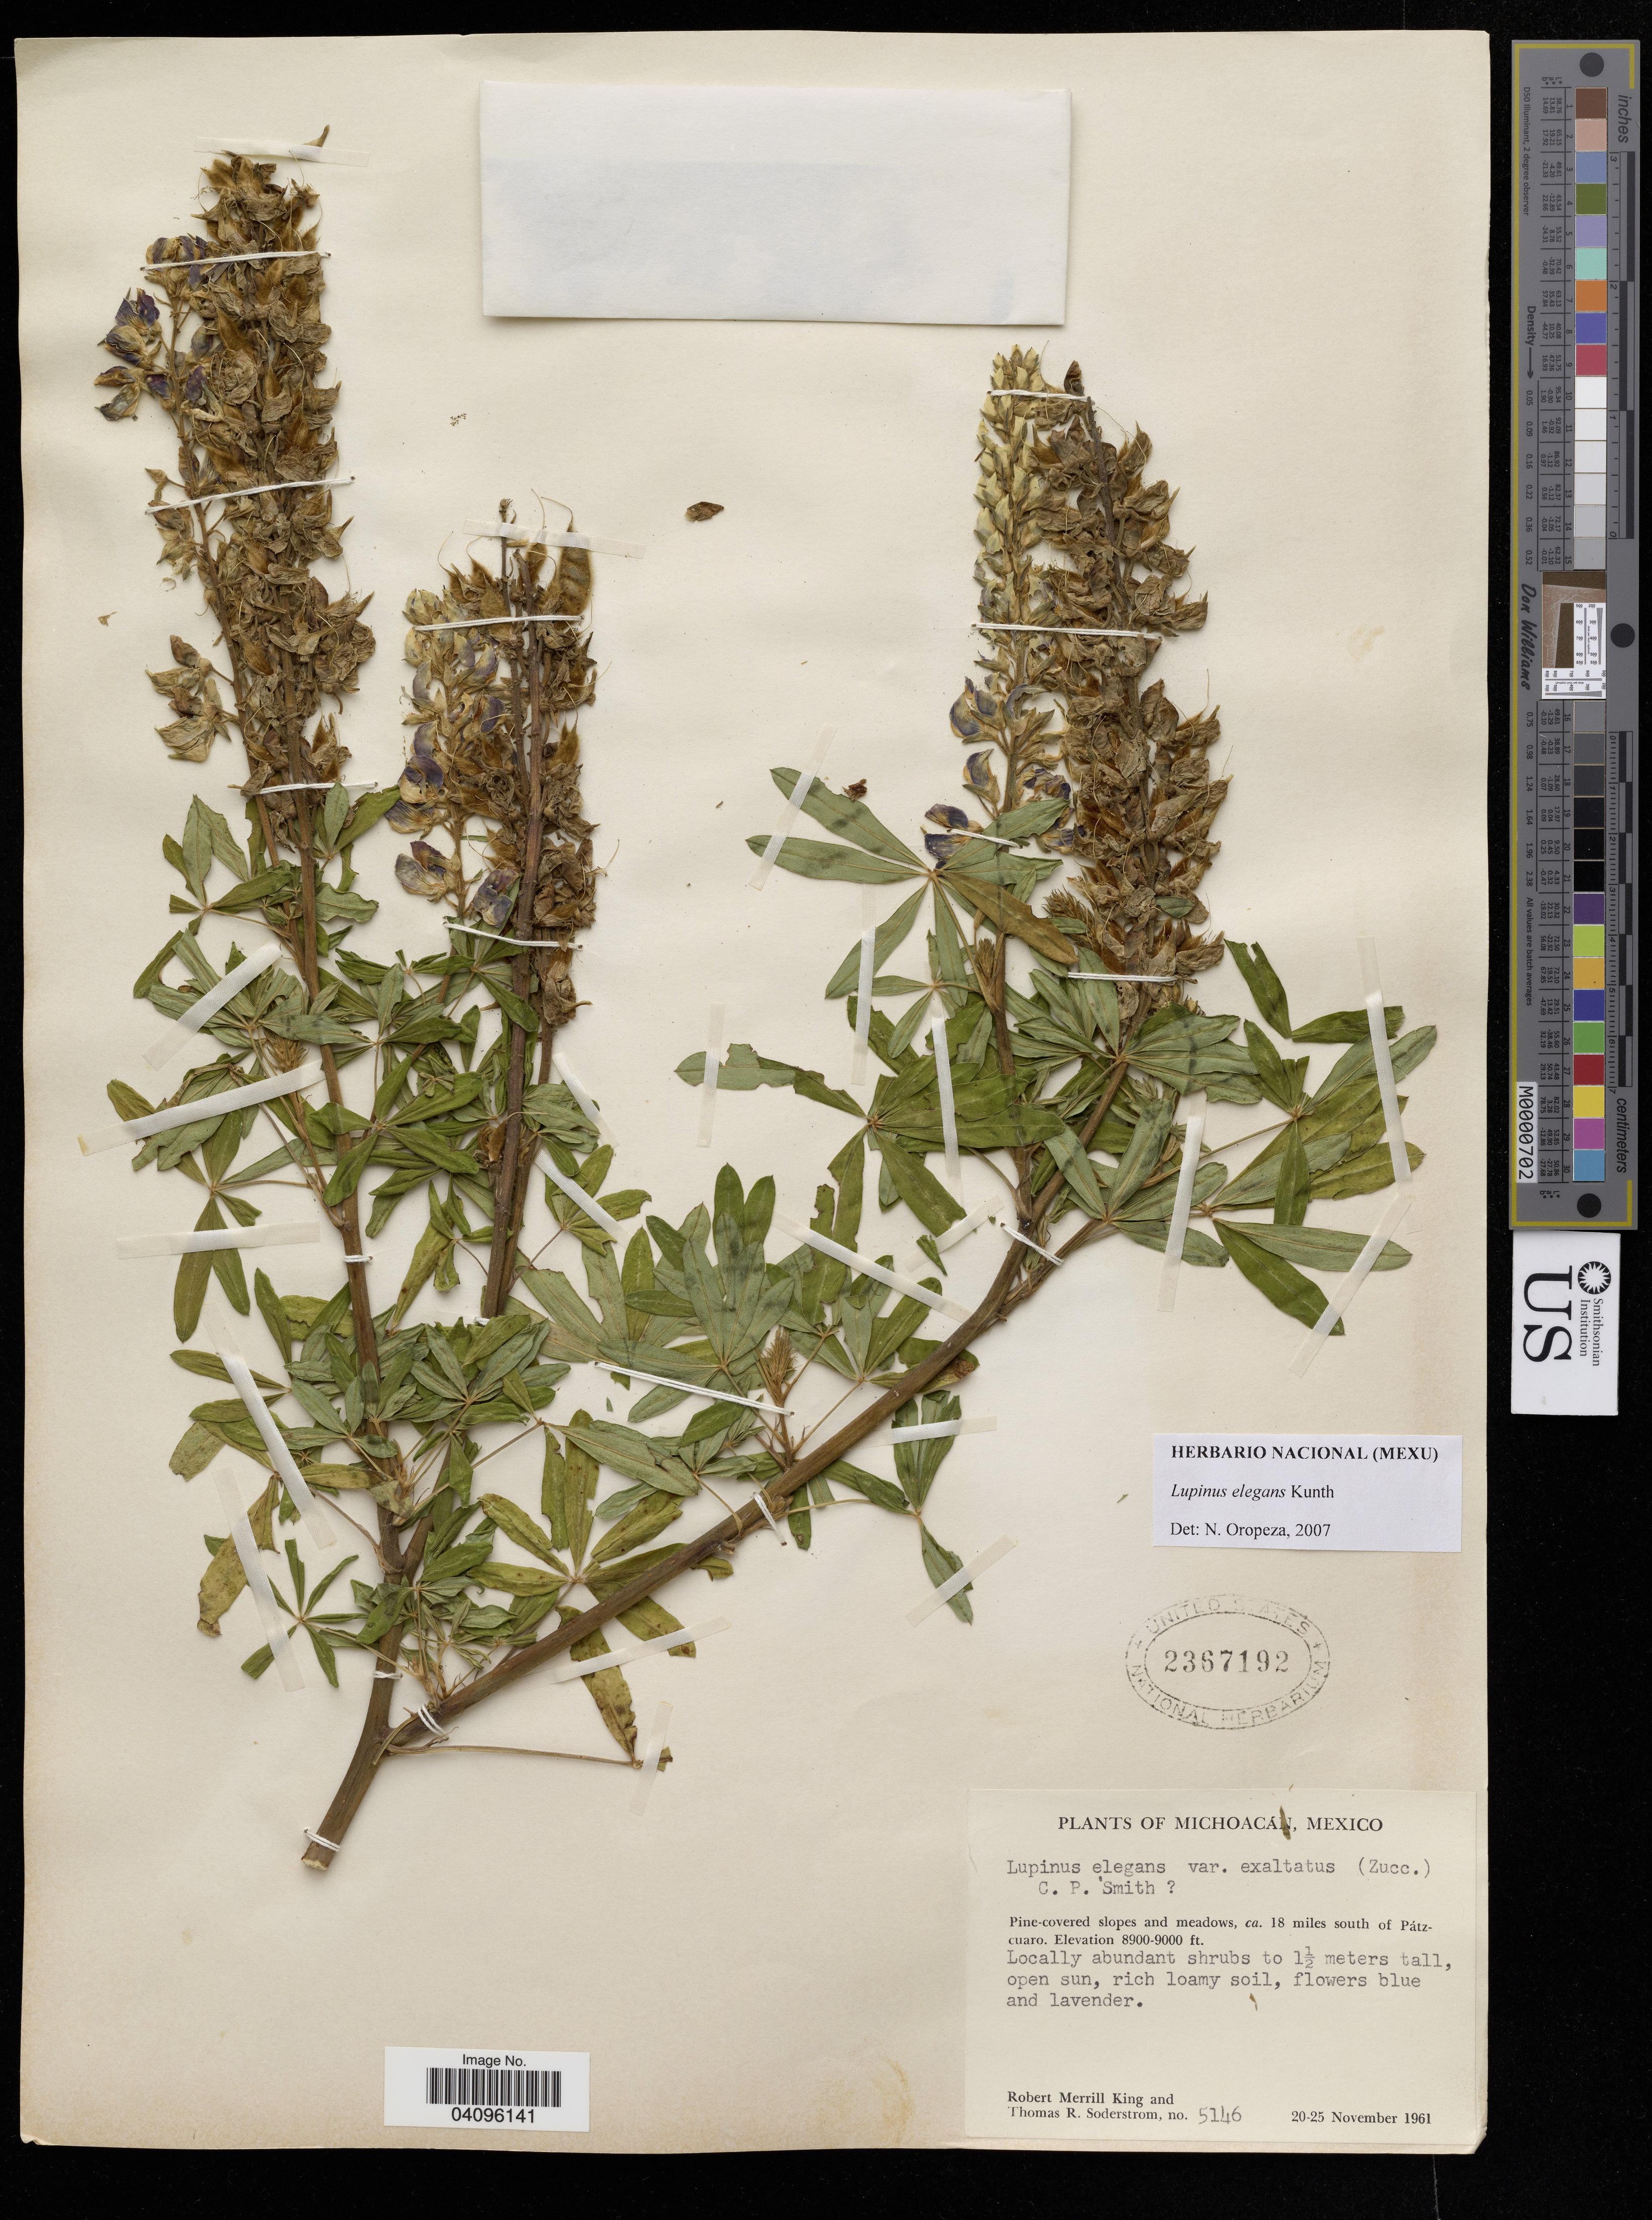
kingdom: Plantae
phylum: Tracheophyta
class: Magnoliopsida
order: Fabales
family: Fabaceae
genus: Lupinus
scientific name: Lupinus elegans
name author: Kunth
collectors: R. M. King & T. R. Soderstrom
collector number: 5146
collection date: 1961-11-20/1961-11-25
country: Mexico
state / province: Michoacán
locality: Pine-covered slopes and meadows, ca. 18 miles south of Pátzcuaro.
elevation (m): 2713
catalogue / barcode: US 2367192